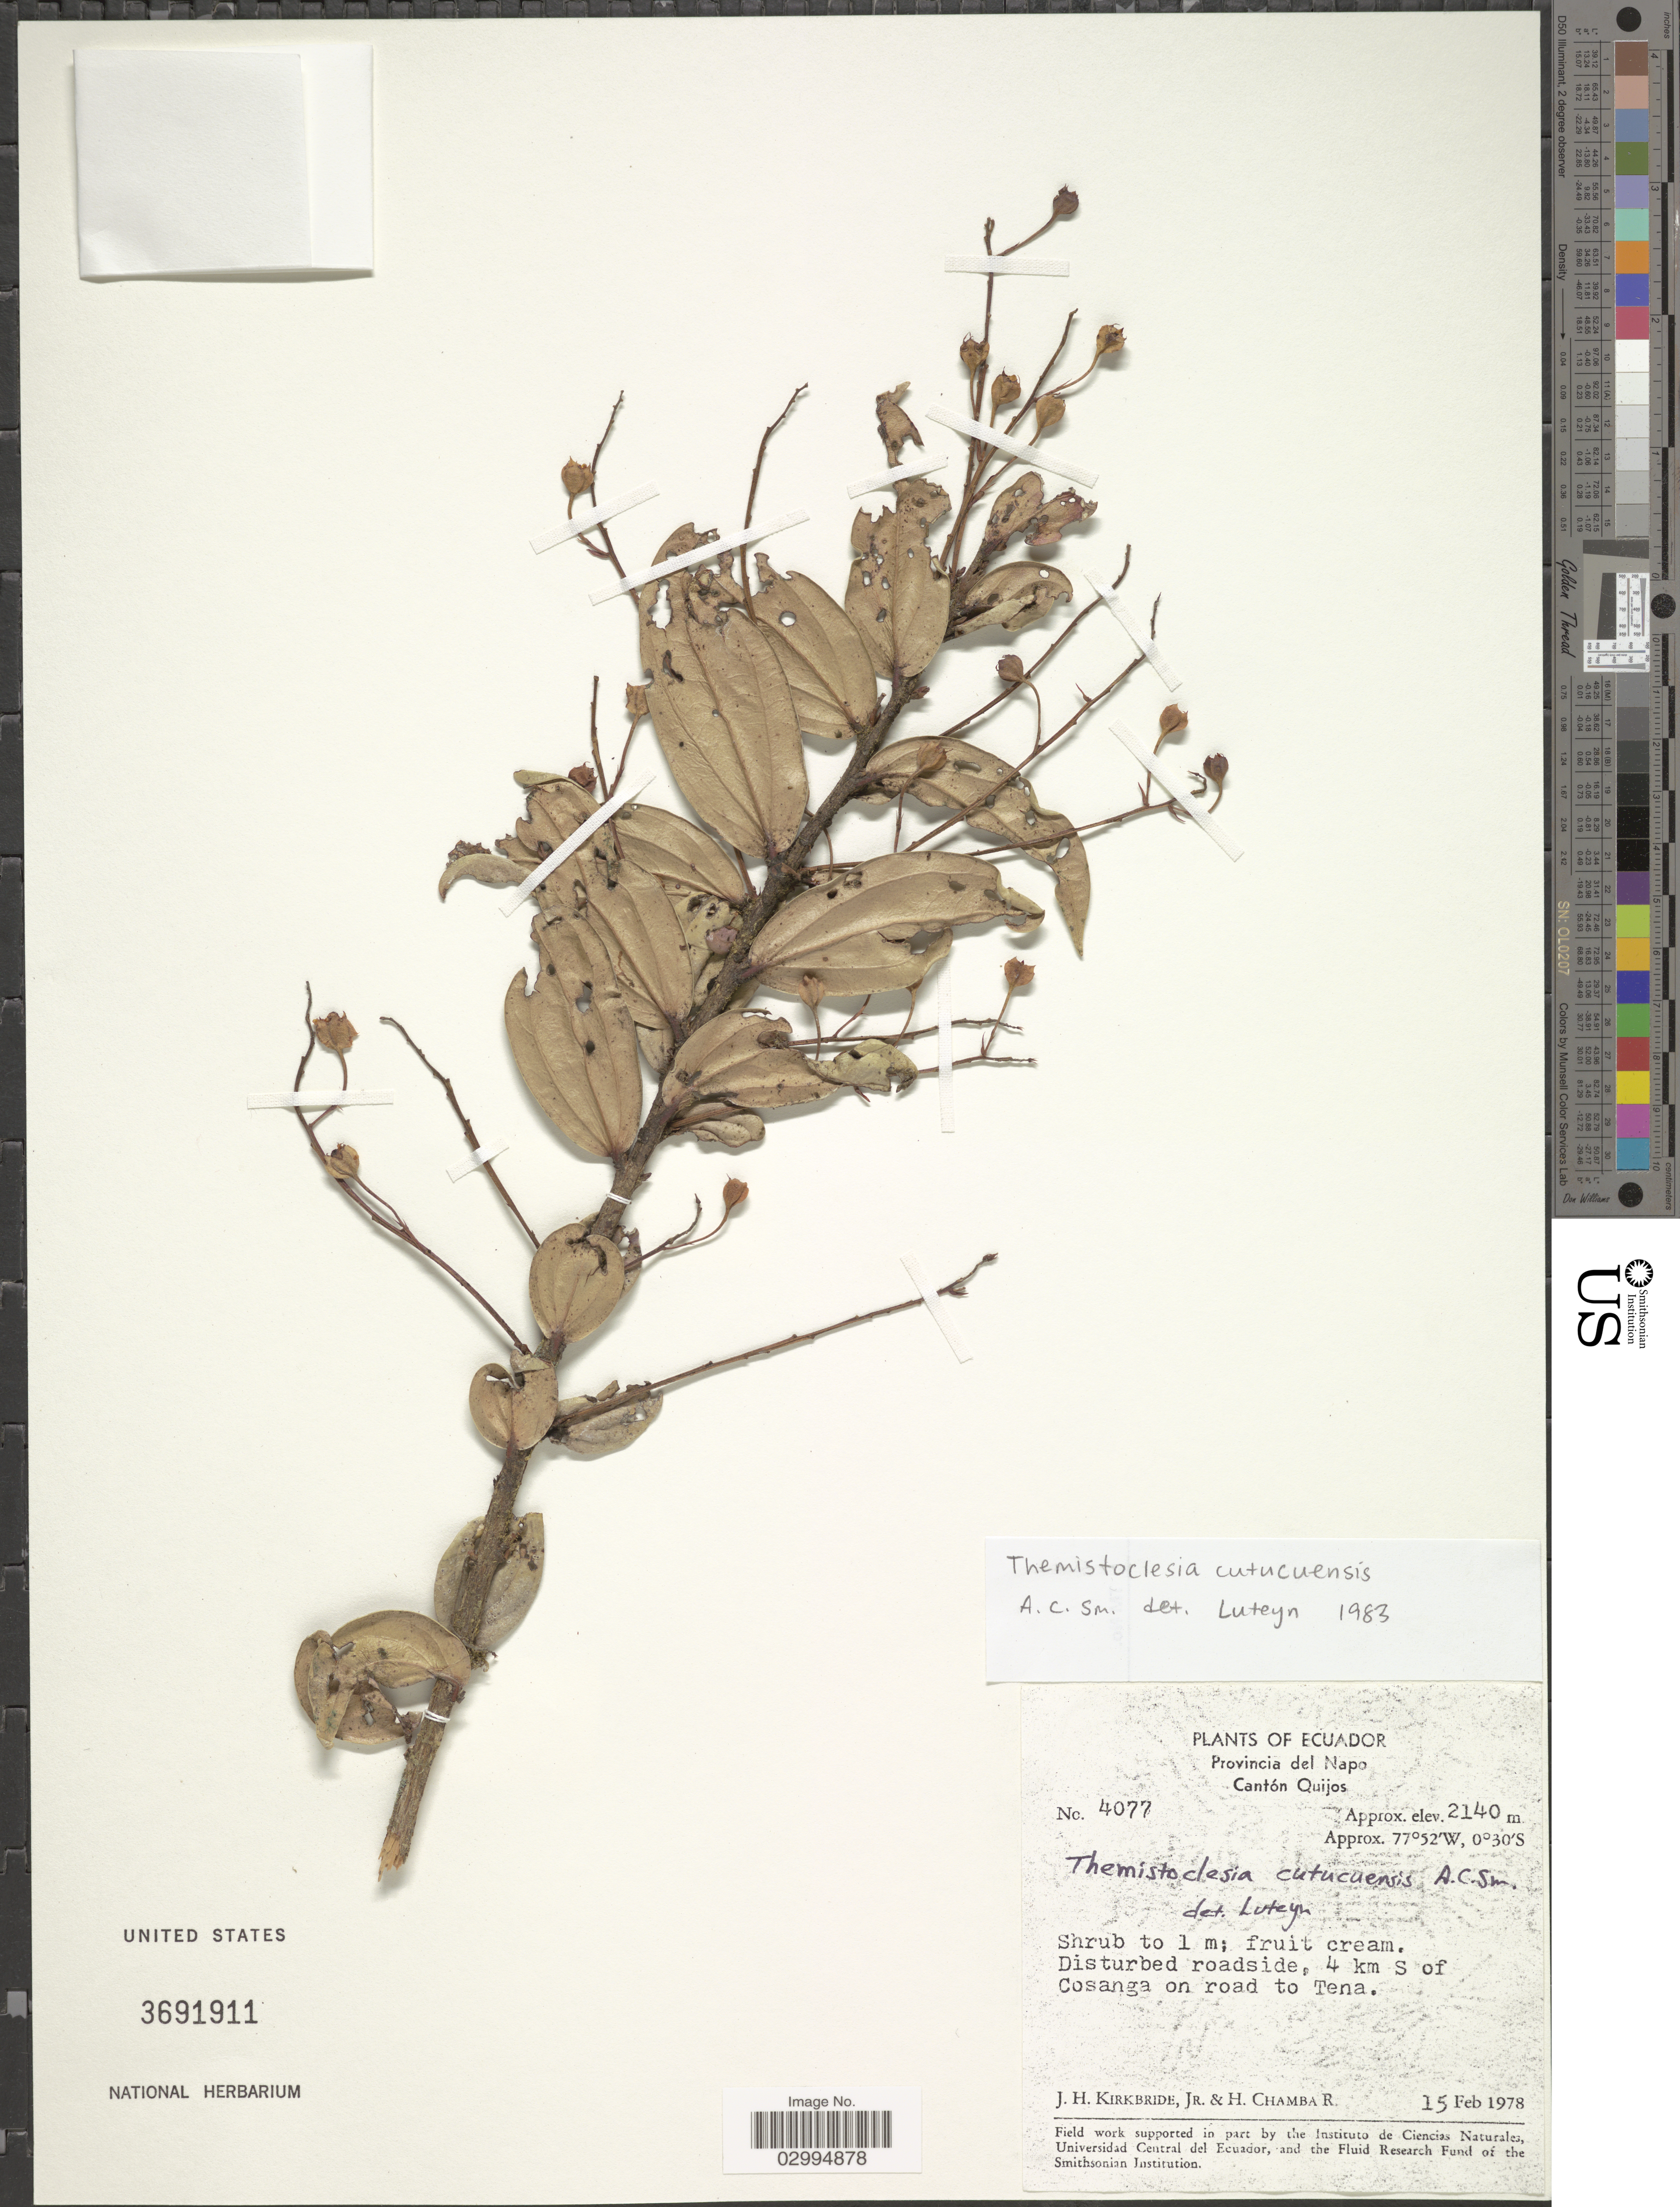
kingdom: Plantae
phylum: Tracheophyta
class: Magnoliopsida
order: Ericales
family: Ericaceae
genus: Themistoclesia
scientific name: Themistoclesia cutucuensis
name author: A.C. Sm.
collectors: J. H. Kirkbride & H. Chamba R.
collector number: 4077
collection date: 1978-02-15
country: Ecuador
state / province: Napo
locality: Cantón Quijos. Disturbed roadside, 4 km S of Cosanga on road to Tena.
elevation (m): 2140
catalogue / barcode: US 3691911